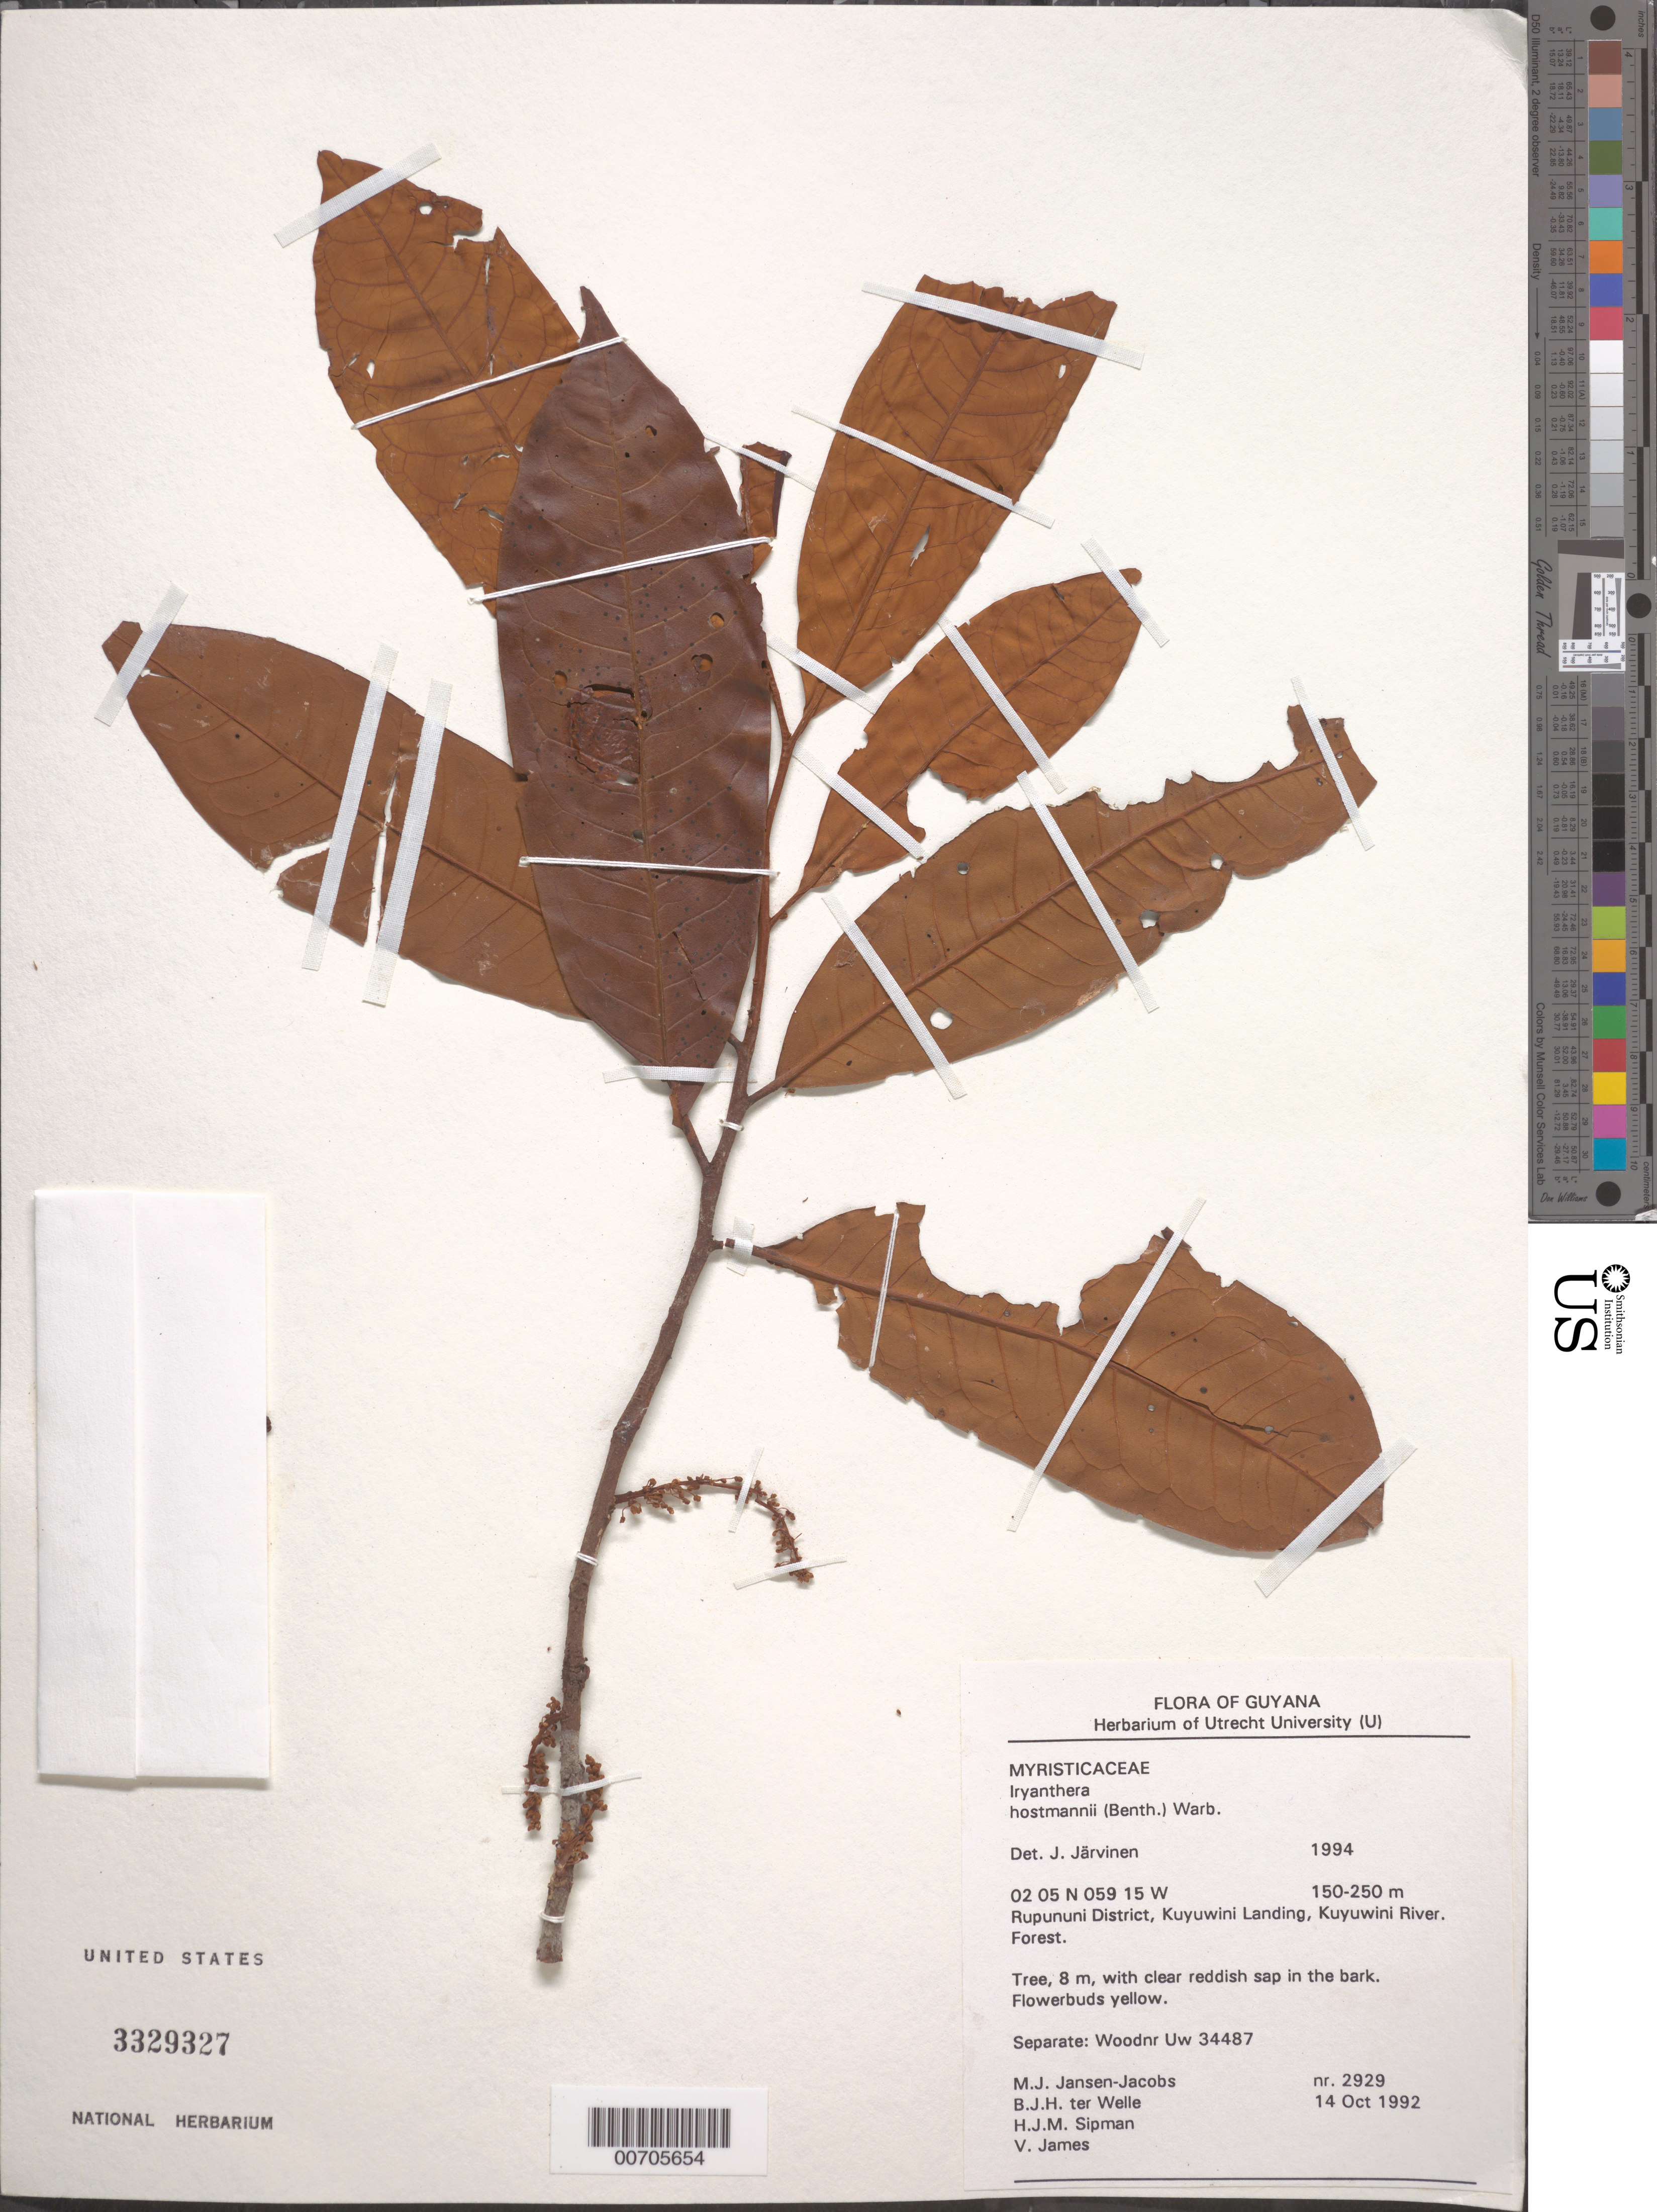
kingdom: Plantae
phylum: Tracheophyta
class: Magnoliopsida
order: Magnoliales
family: Myristicaceae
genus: Iryanthera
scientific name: Iryanthera hostmannii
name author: (Benth.) Warb.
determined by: Järvinen, J.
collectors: M. J. Jansen-Jacobs, B. Welle, H. J. M. Sipman & V. James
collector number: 2929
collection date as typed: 14-Oct-92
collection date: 1992-10-14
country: Guyana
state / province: U. Takutu-U. Essequibo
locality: Kuyuwini Landing, Kuyuwini River, Rupununi District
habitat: Forest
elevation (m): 150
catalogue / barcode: US 3329327